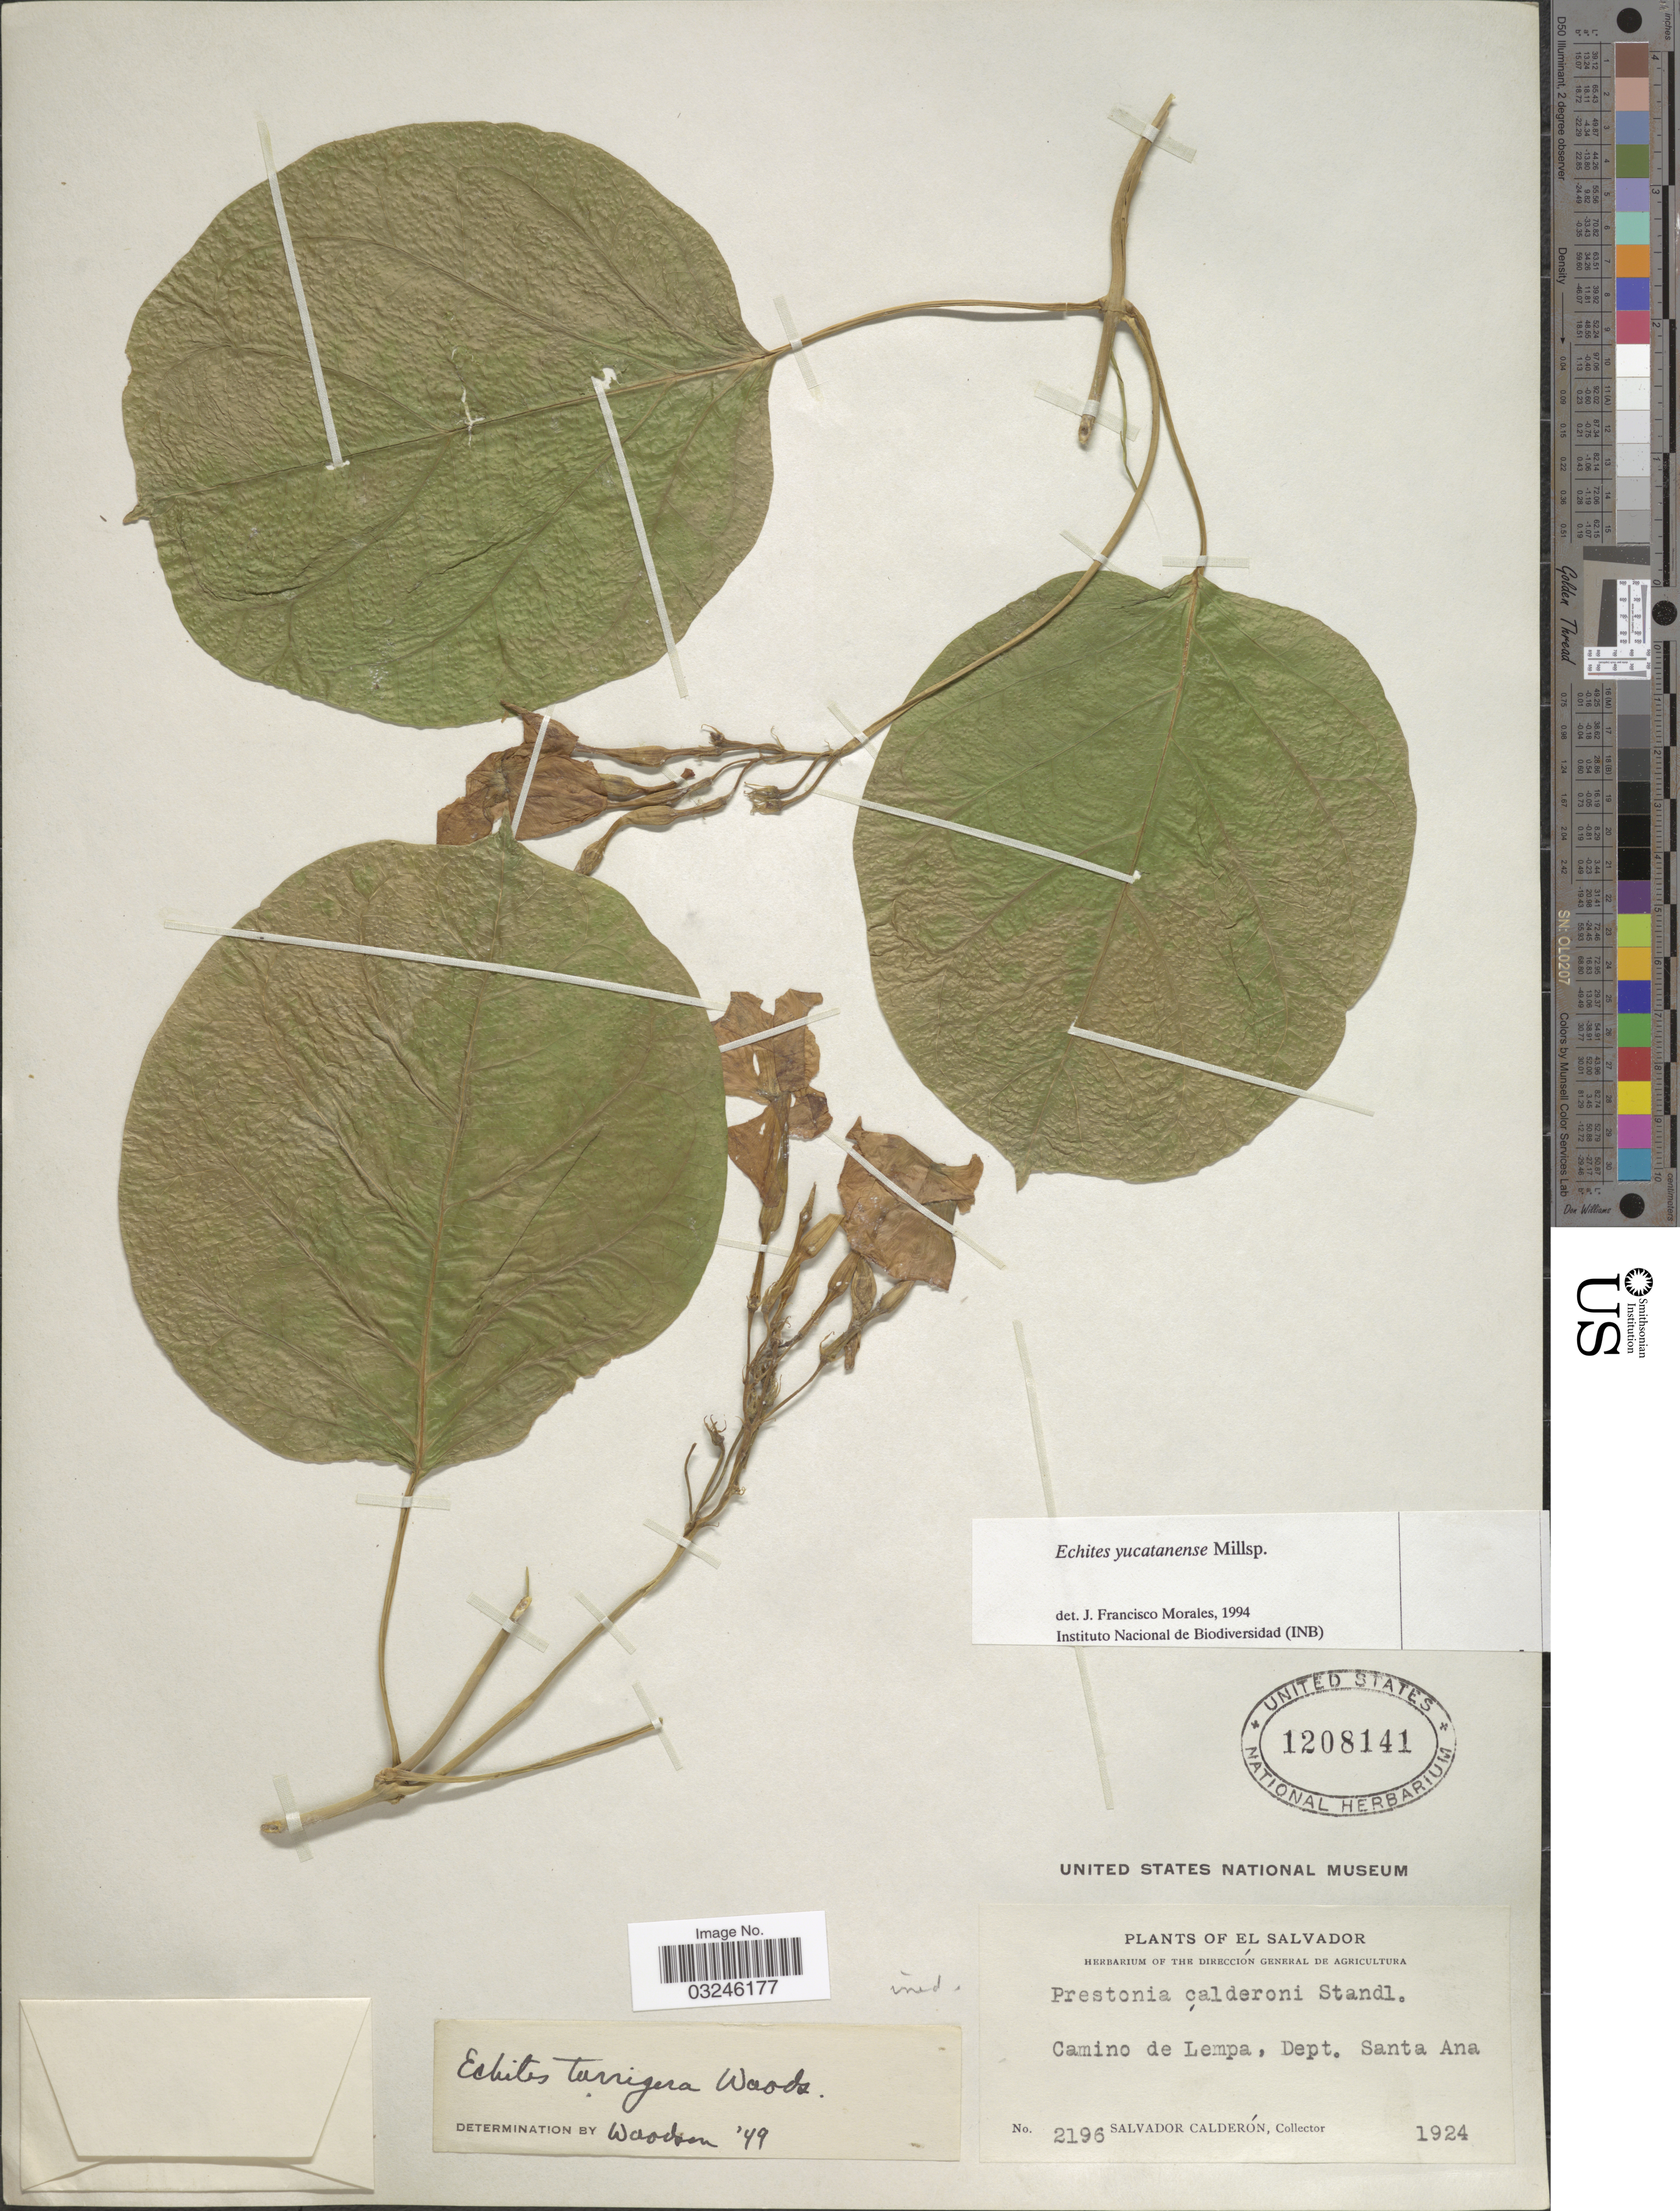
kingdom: Plantae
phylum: Tracheophyta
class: Magnoliopsida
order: Gentianales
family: Apocynaceae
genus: Echites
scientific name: Echites yucatanensis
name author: Millsp. ex Standl.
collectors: S. Calderón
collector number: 2196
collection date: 1924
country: El Salvador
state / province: Santa Ana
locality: Camino de Lempa, Dept. Santa Ana.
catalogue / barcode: US 1208141